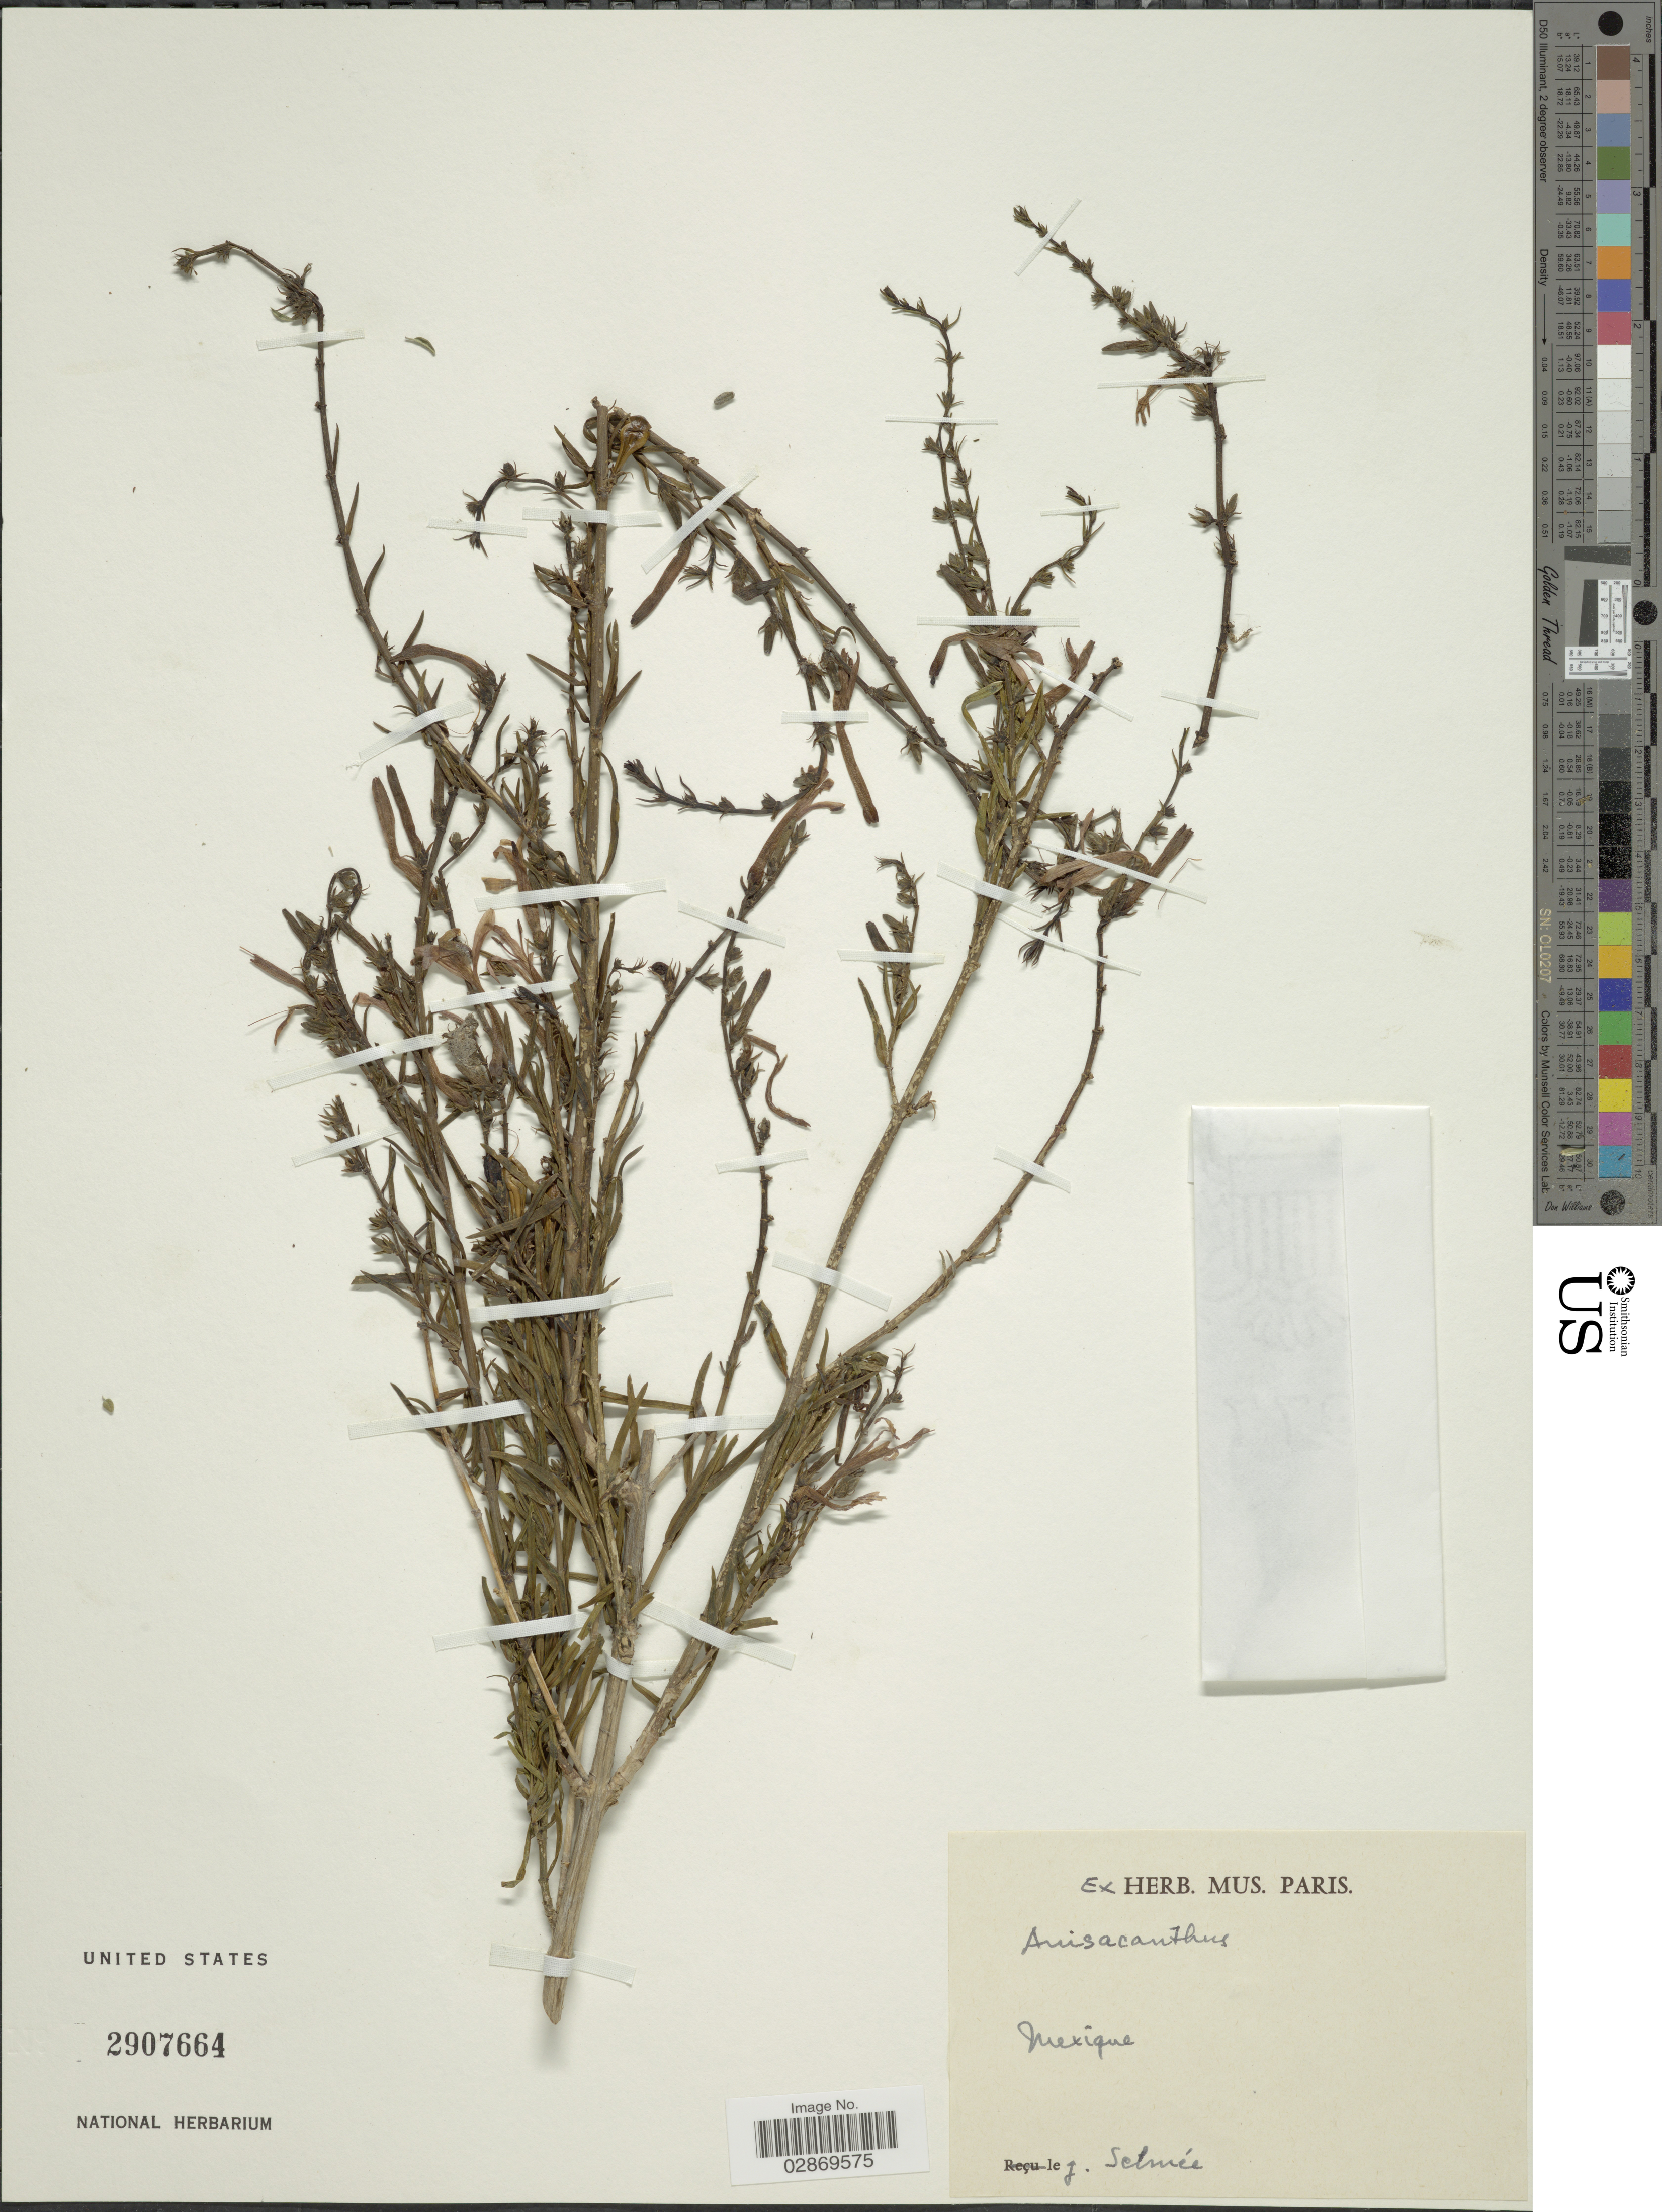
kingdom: Plantae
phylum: Tracheophyta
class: Magnoliopsida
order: Lamiales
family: Acanthaceae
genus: Anisacanthus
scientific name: Anisacanthus sp.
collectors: G. Schmée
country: Mexico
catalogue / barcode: US 2907664